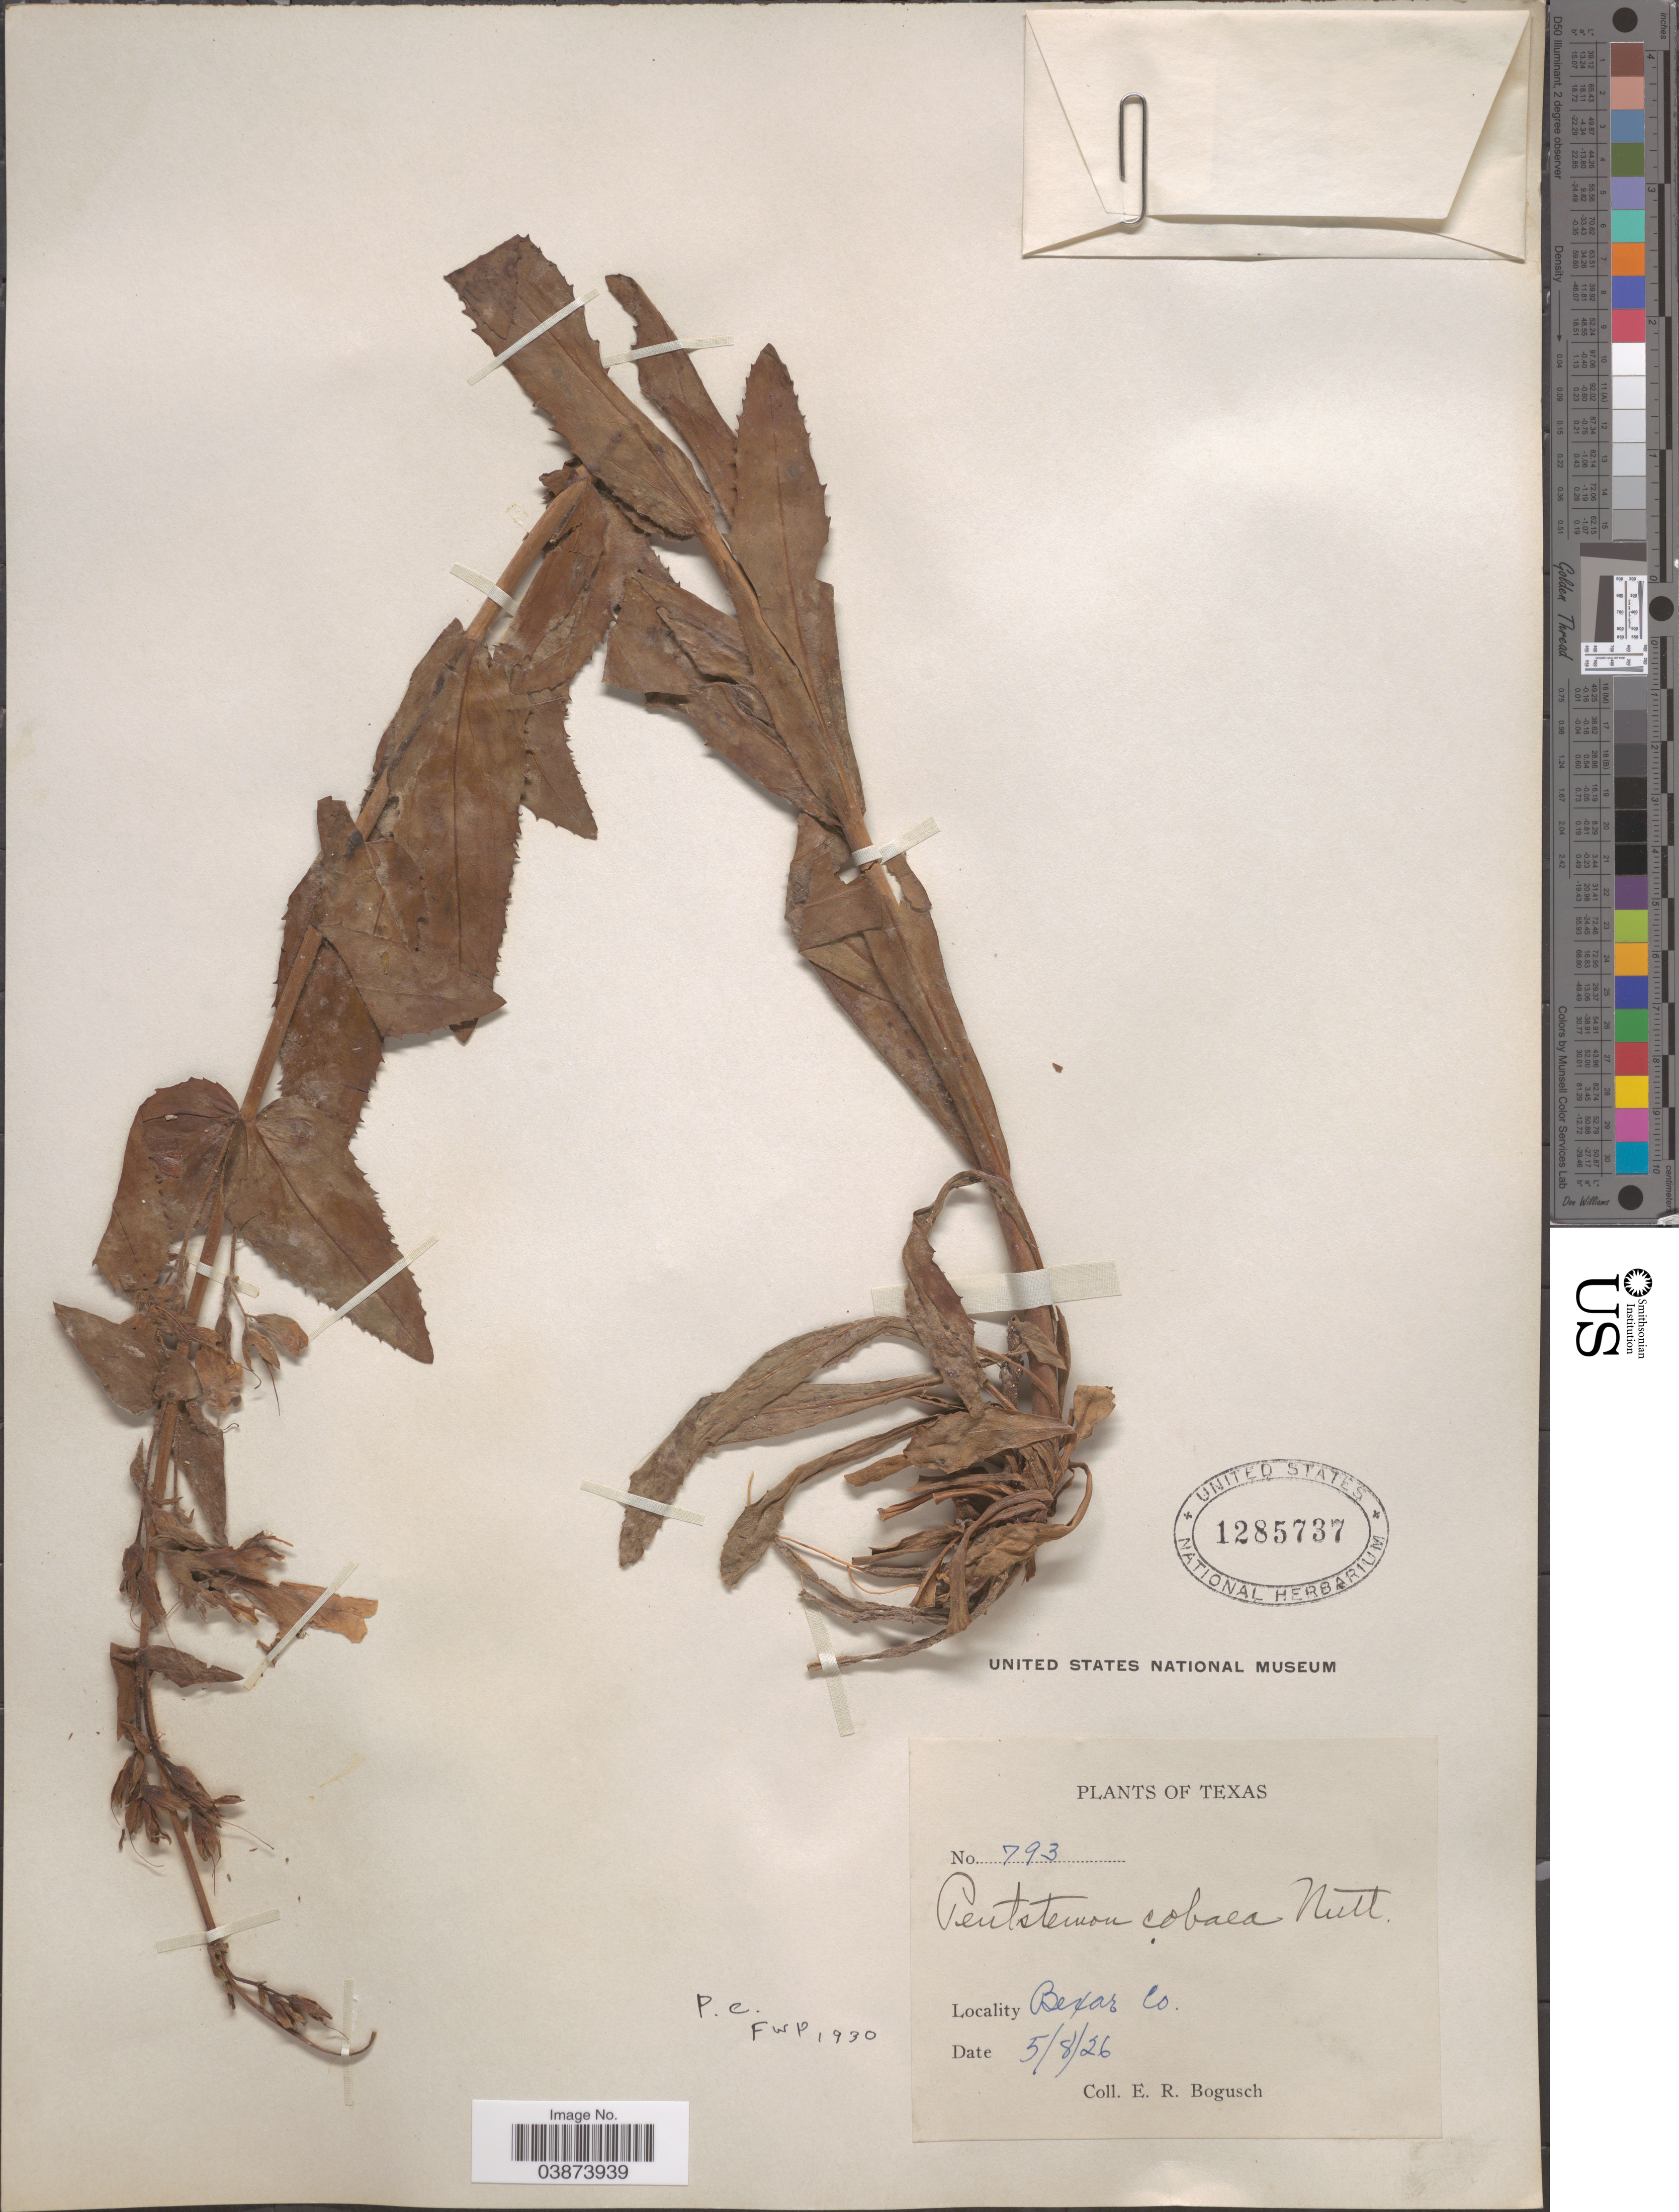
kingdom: Plantae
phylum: Tracheophyta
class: Magnoliopsida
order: Lamiales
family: Plantaginaceae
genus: Penstemon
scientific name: Penstemon cobaea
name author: (Nutt.)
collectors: E. Bogusch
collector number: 793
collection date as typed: Transcribed d/m/y: 8/5/26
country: United States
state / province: Texas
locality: Bexar Co.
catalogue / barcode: US 1285737